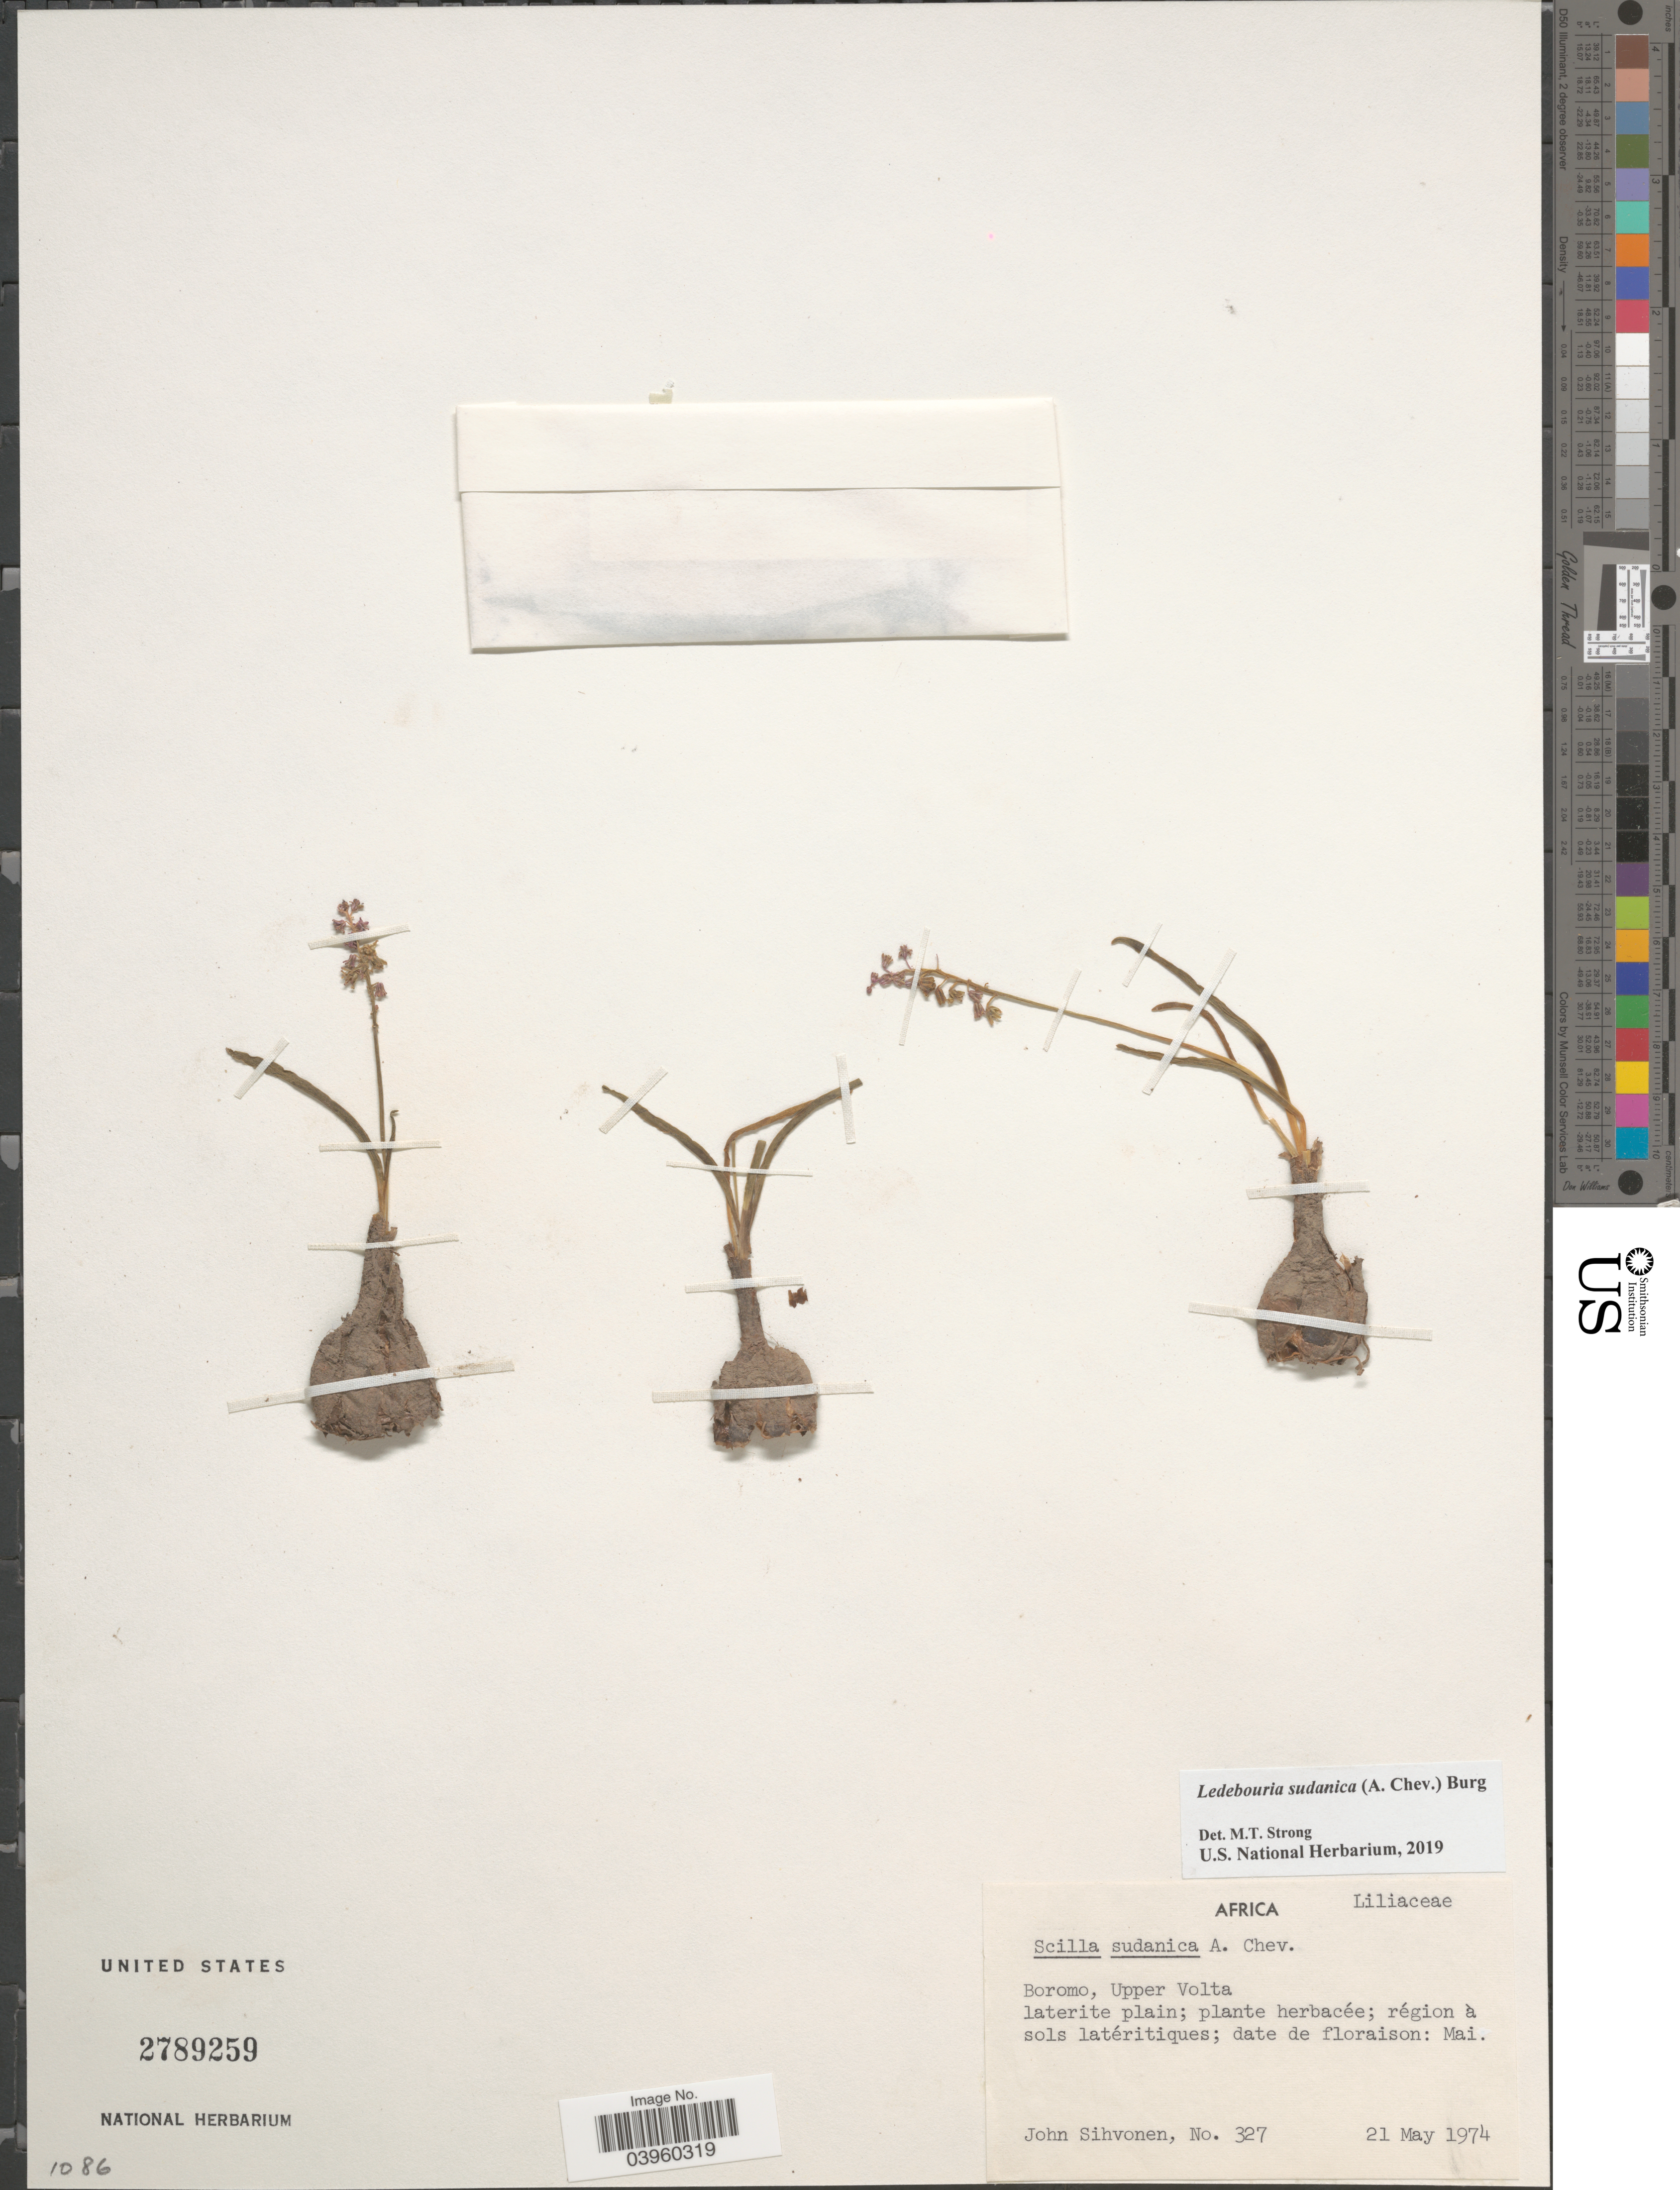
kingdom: Plantae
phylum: Tracheophyta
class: Liliopsida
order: Asparagales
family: Asparagaceae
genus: Ledebouria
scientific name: Ledebouria sudanica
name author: (A. Chev.) Burg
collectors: J. Sihvonen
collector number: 327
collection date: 1974-05-21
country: Burkina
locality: Boromo, Upper Volta.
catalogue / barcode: US 2789259